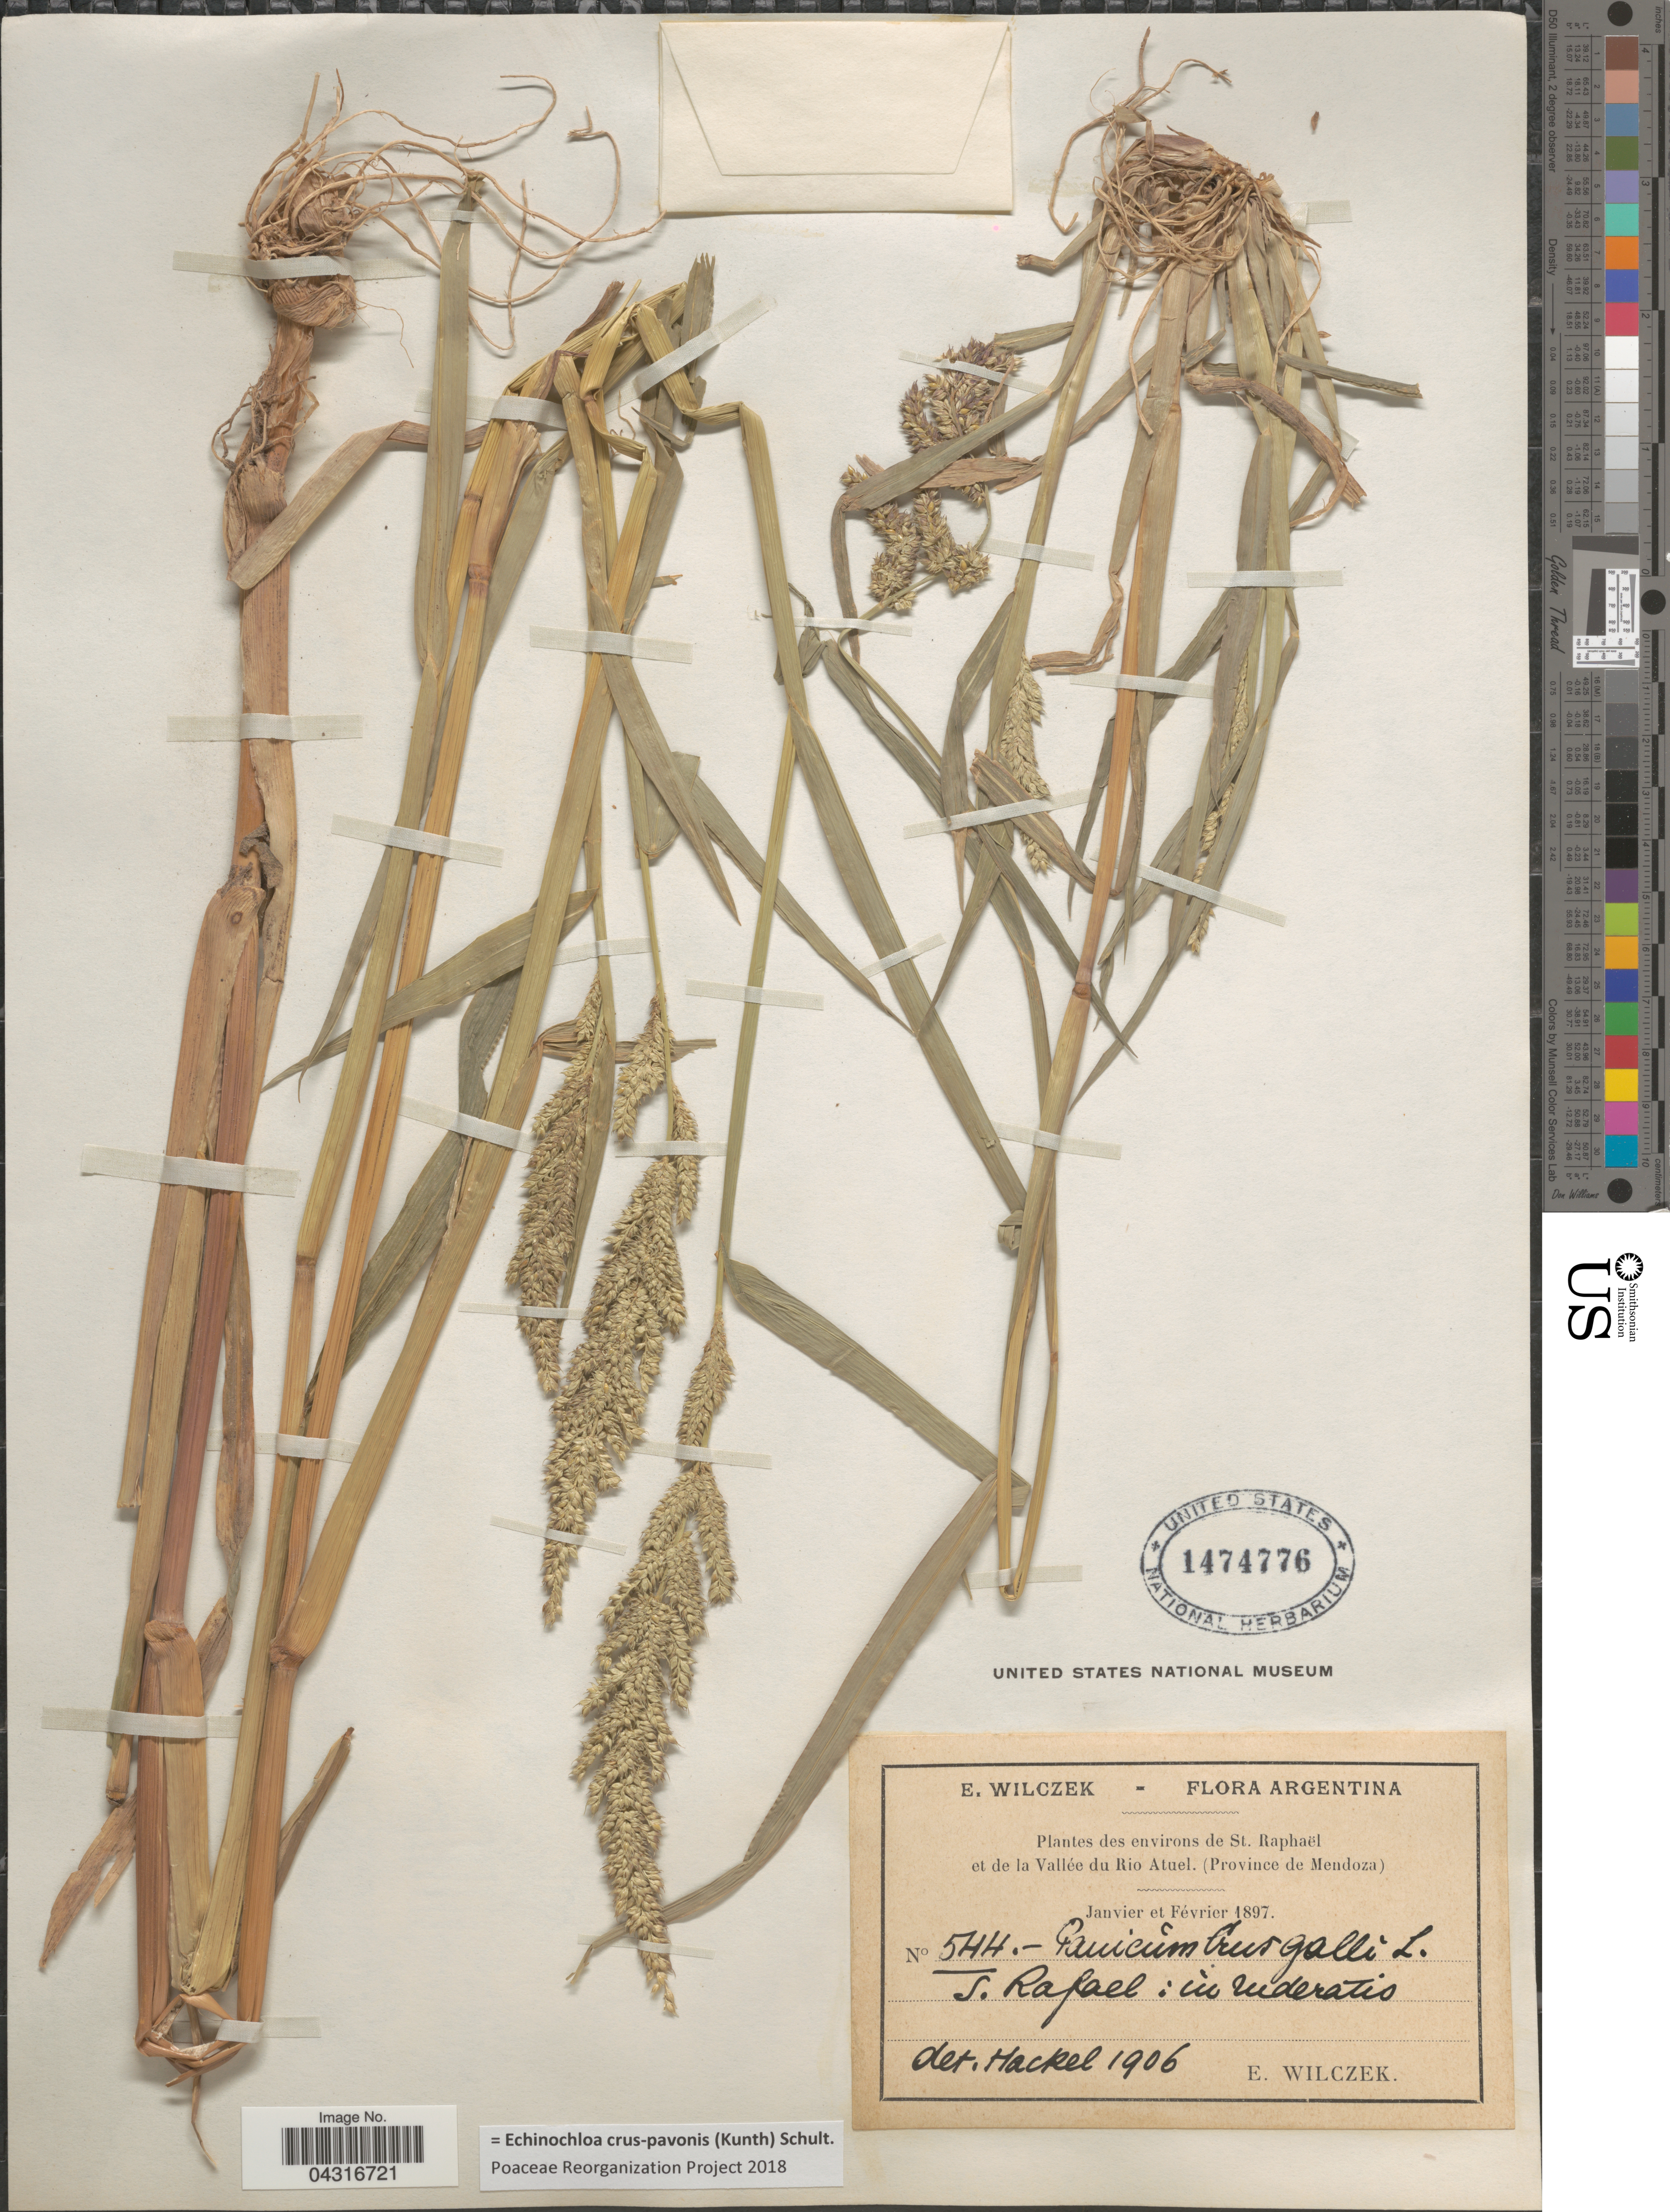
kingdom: Plantae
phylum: Tracheophyta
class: Liliopsida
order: Poales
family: Poaceae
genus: Echinochloa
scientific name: Echinochloa crus-pavonis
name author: (Kunth) Schult.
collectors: E. Wilczek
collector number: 544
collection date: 1897-01/1897-02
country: Argentina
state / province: Mendoza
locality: Environs de St. Raphaël et de la Vallée du Rio Atuel. S. Rafael: in ruderatis.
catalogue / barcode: US 1474776